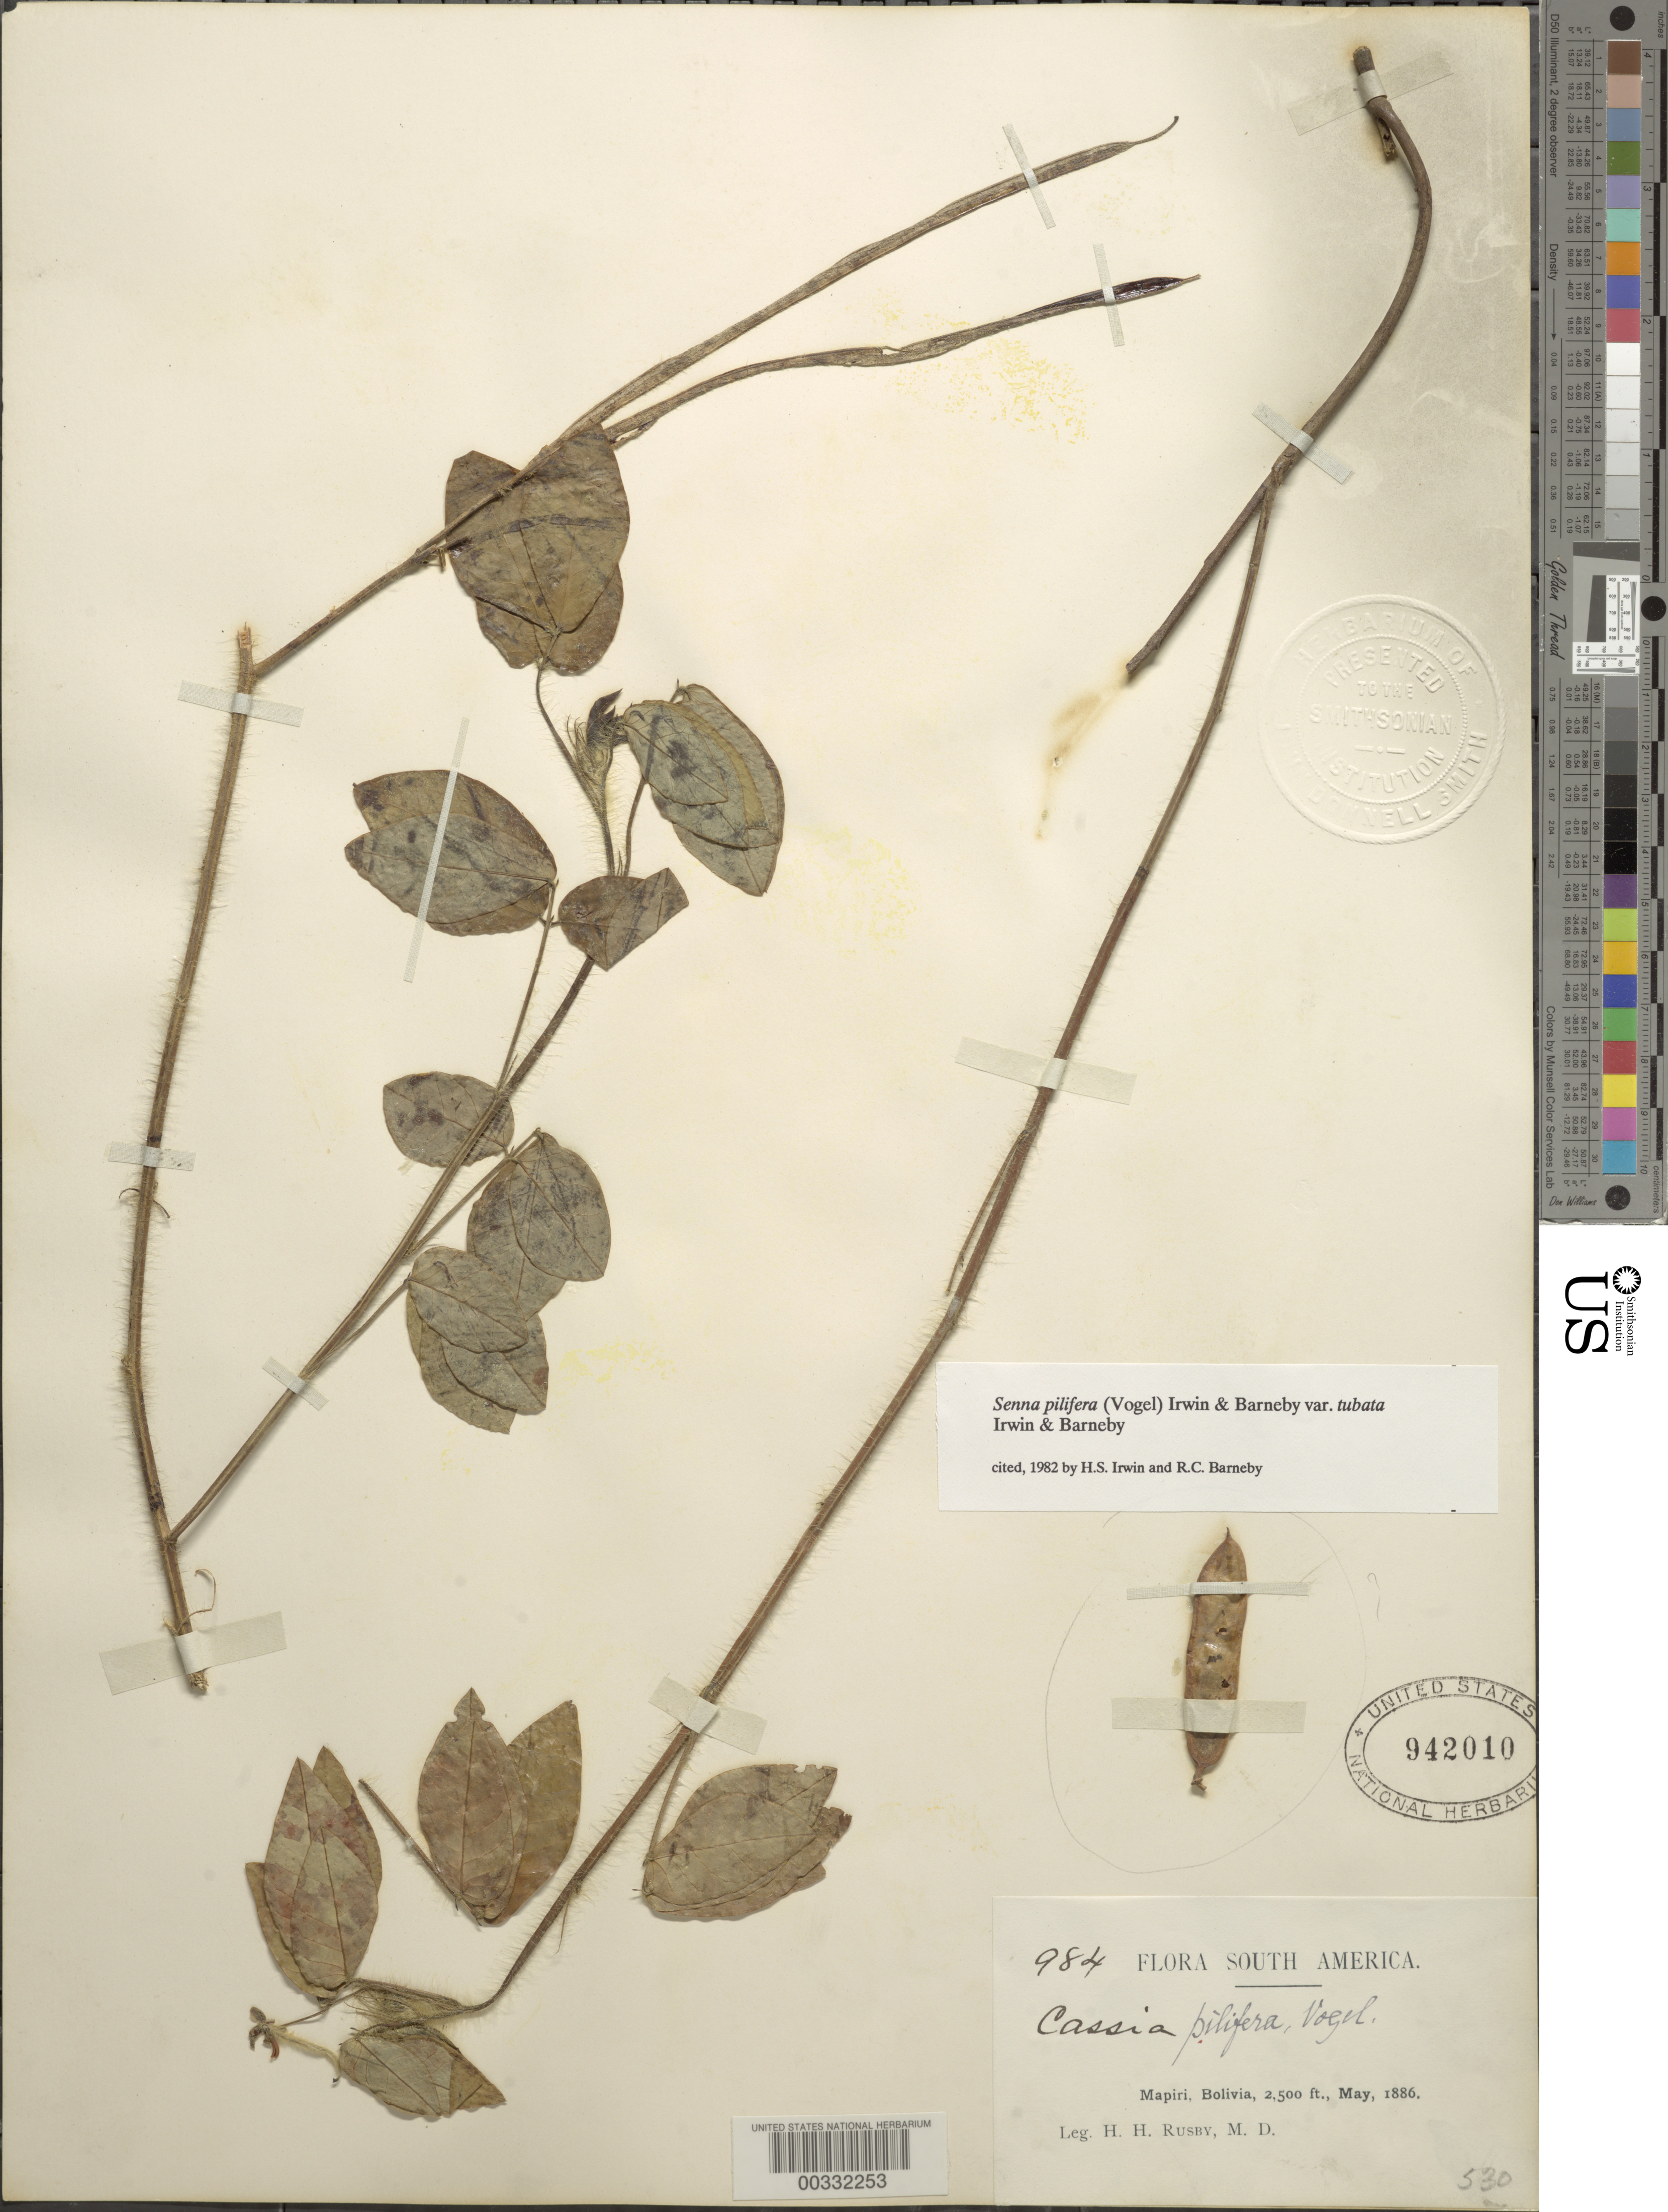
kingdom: Plantae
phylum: Tracheophyta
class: Magnoliopsida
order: Fabales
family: Fabaceae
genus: Senna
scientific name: Senna pilifera var. tubata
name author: H.S. Irwin & Barneby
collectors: H. H. Rusby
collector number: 984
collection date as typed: May, 1886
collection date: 1886-05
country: Bolivia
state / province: La Páz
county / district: Larecaja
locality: Mapiri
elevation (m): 762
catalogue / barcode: US 942010